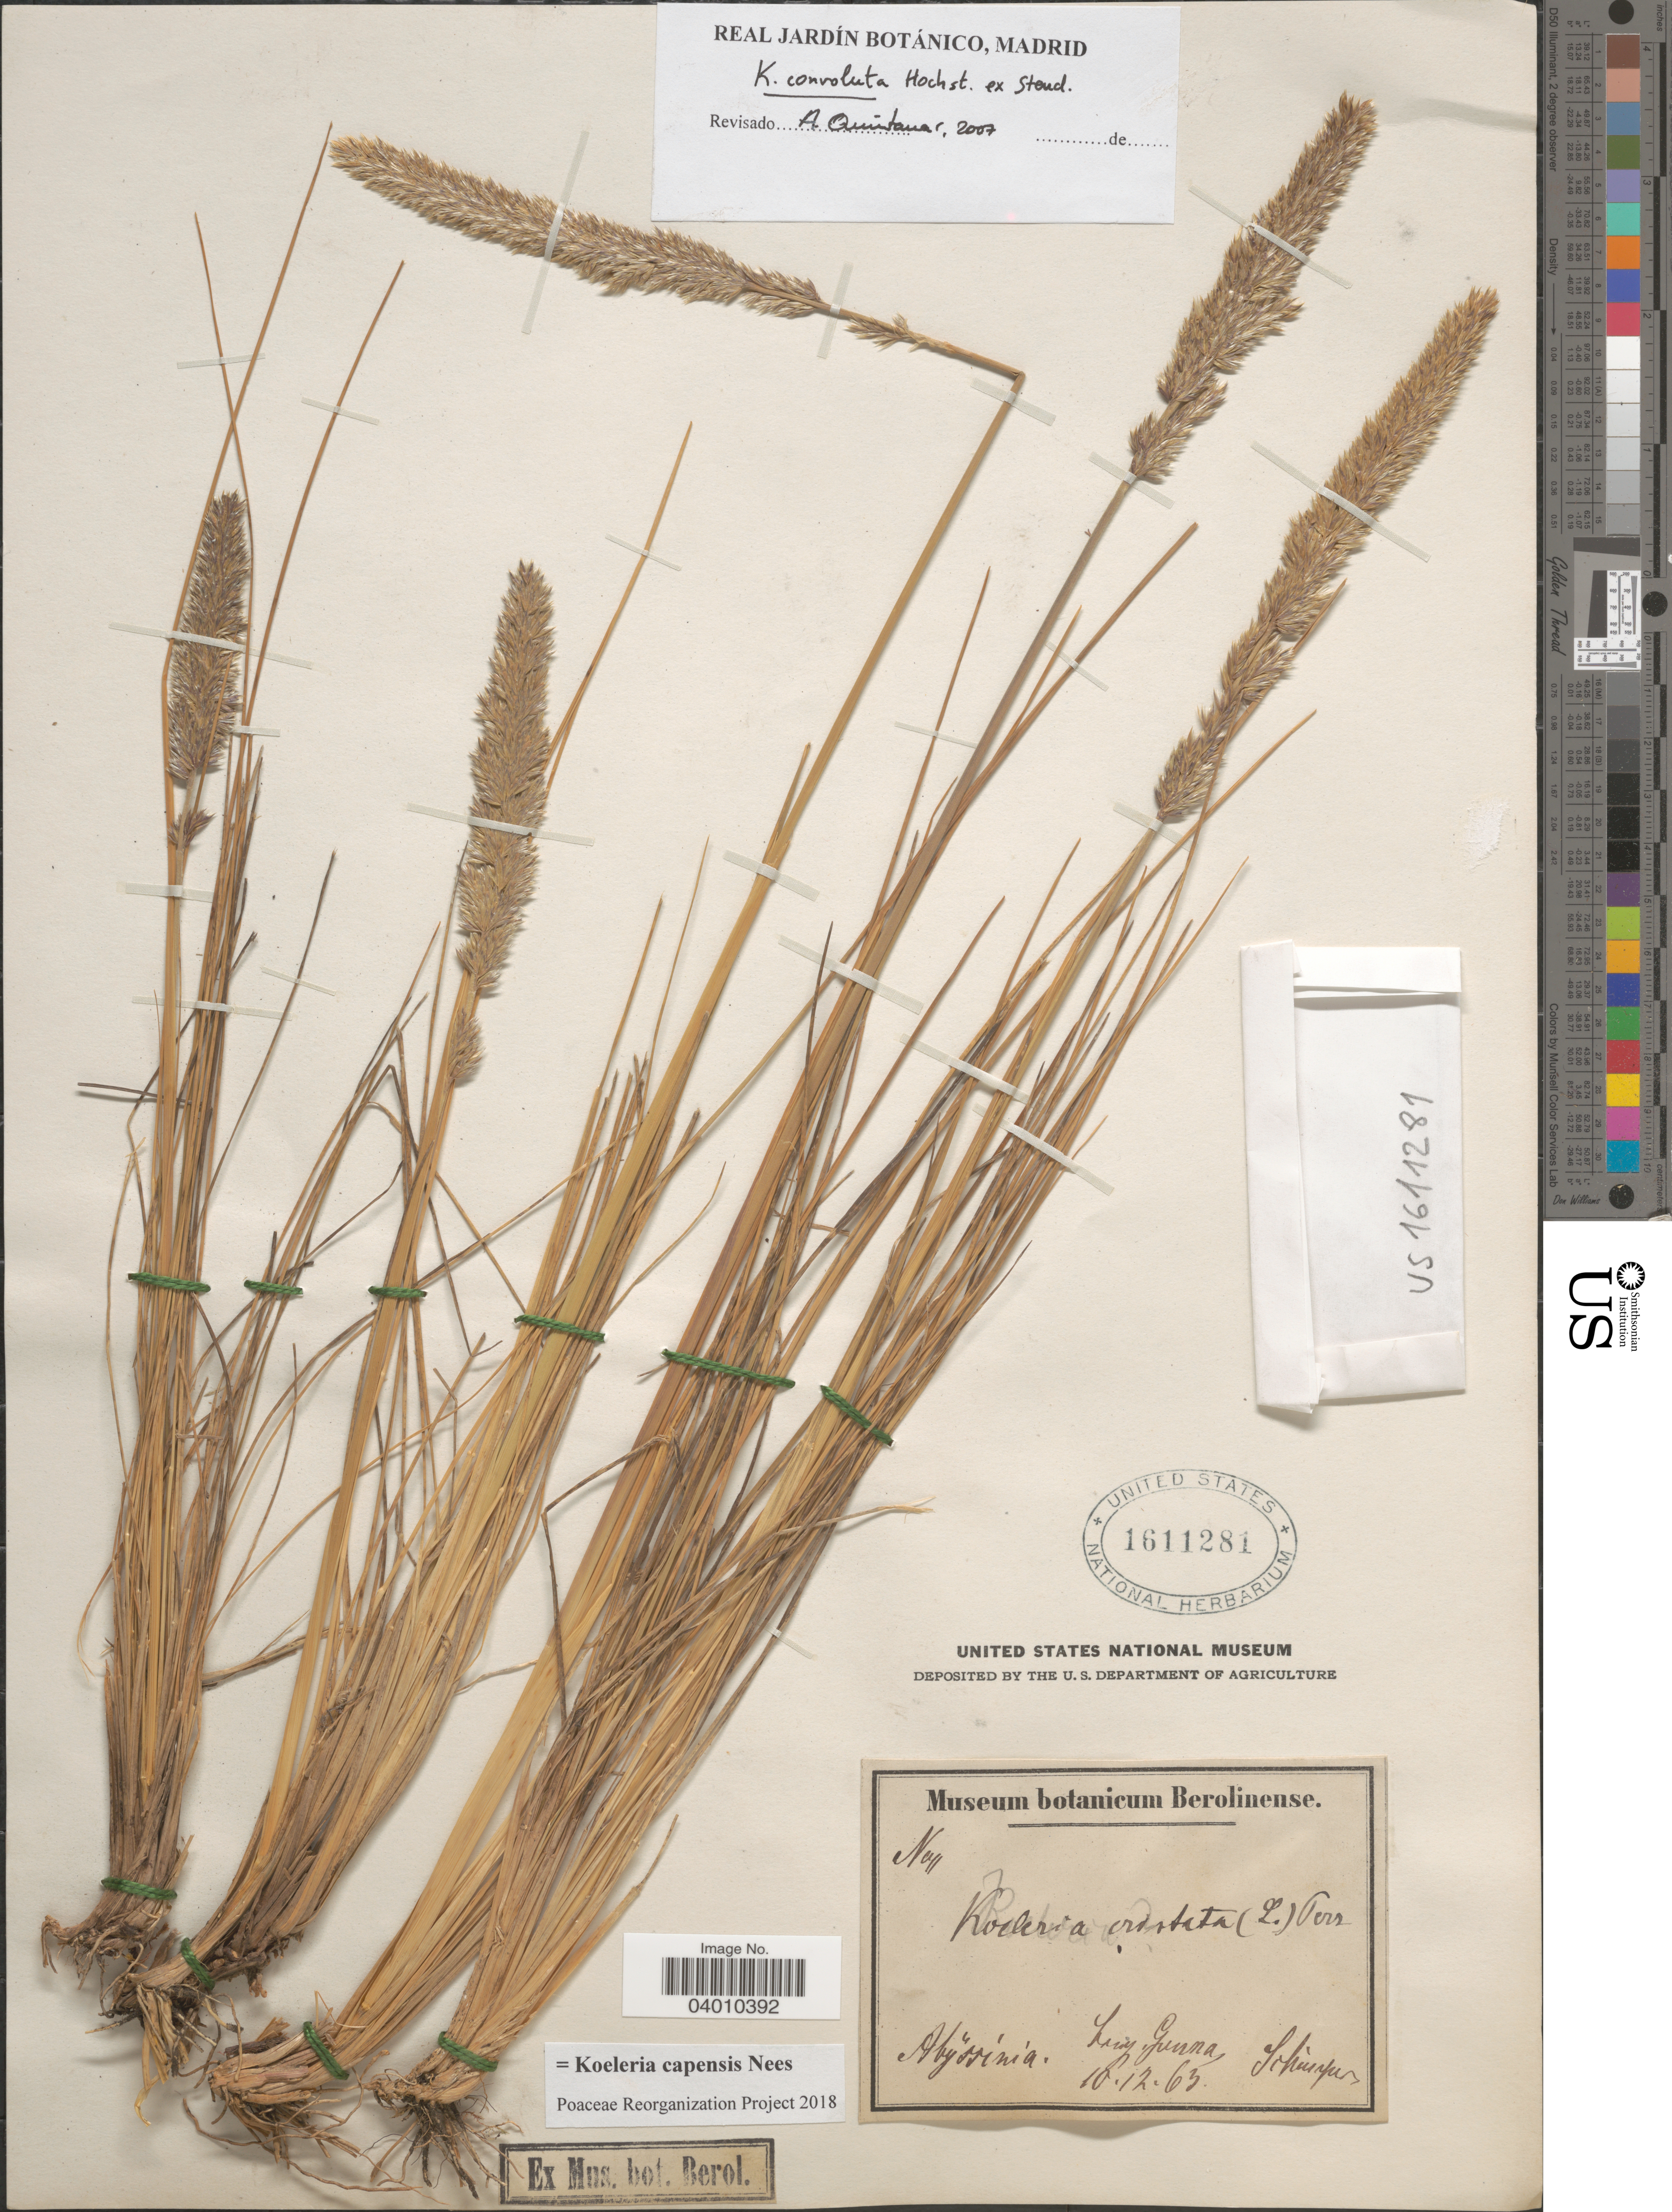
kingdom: Plantae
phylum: Tracheophyta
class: Liliopsida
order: Poales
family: Poaceae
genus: Koeleria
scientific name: Koeleria capensis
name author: (Steud.) Nees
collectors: -. Schimper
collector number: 11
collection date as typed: Transcribed d/m/y: 18/12/63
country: Ethiopia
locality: Abyssinia. Lower Gunna.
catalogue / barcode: US 1611281